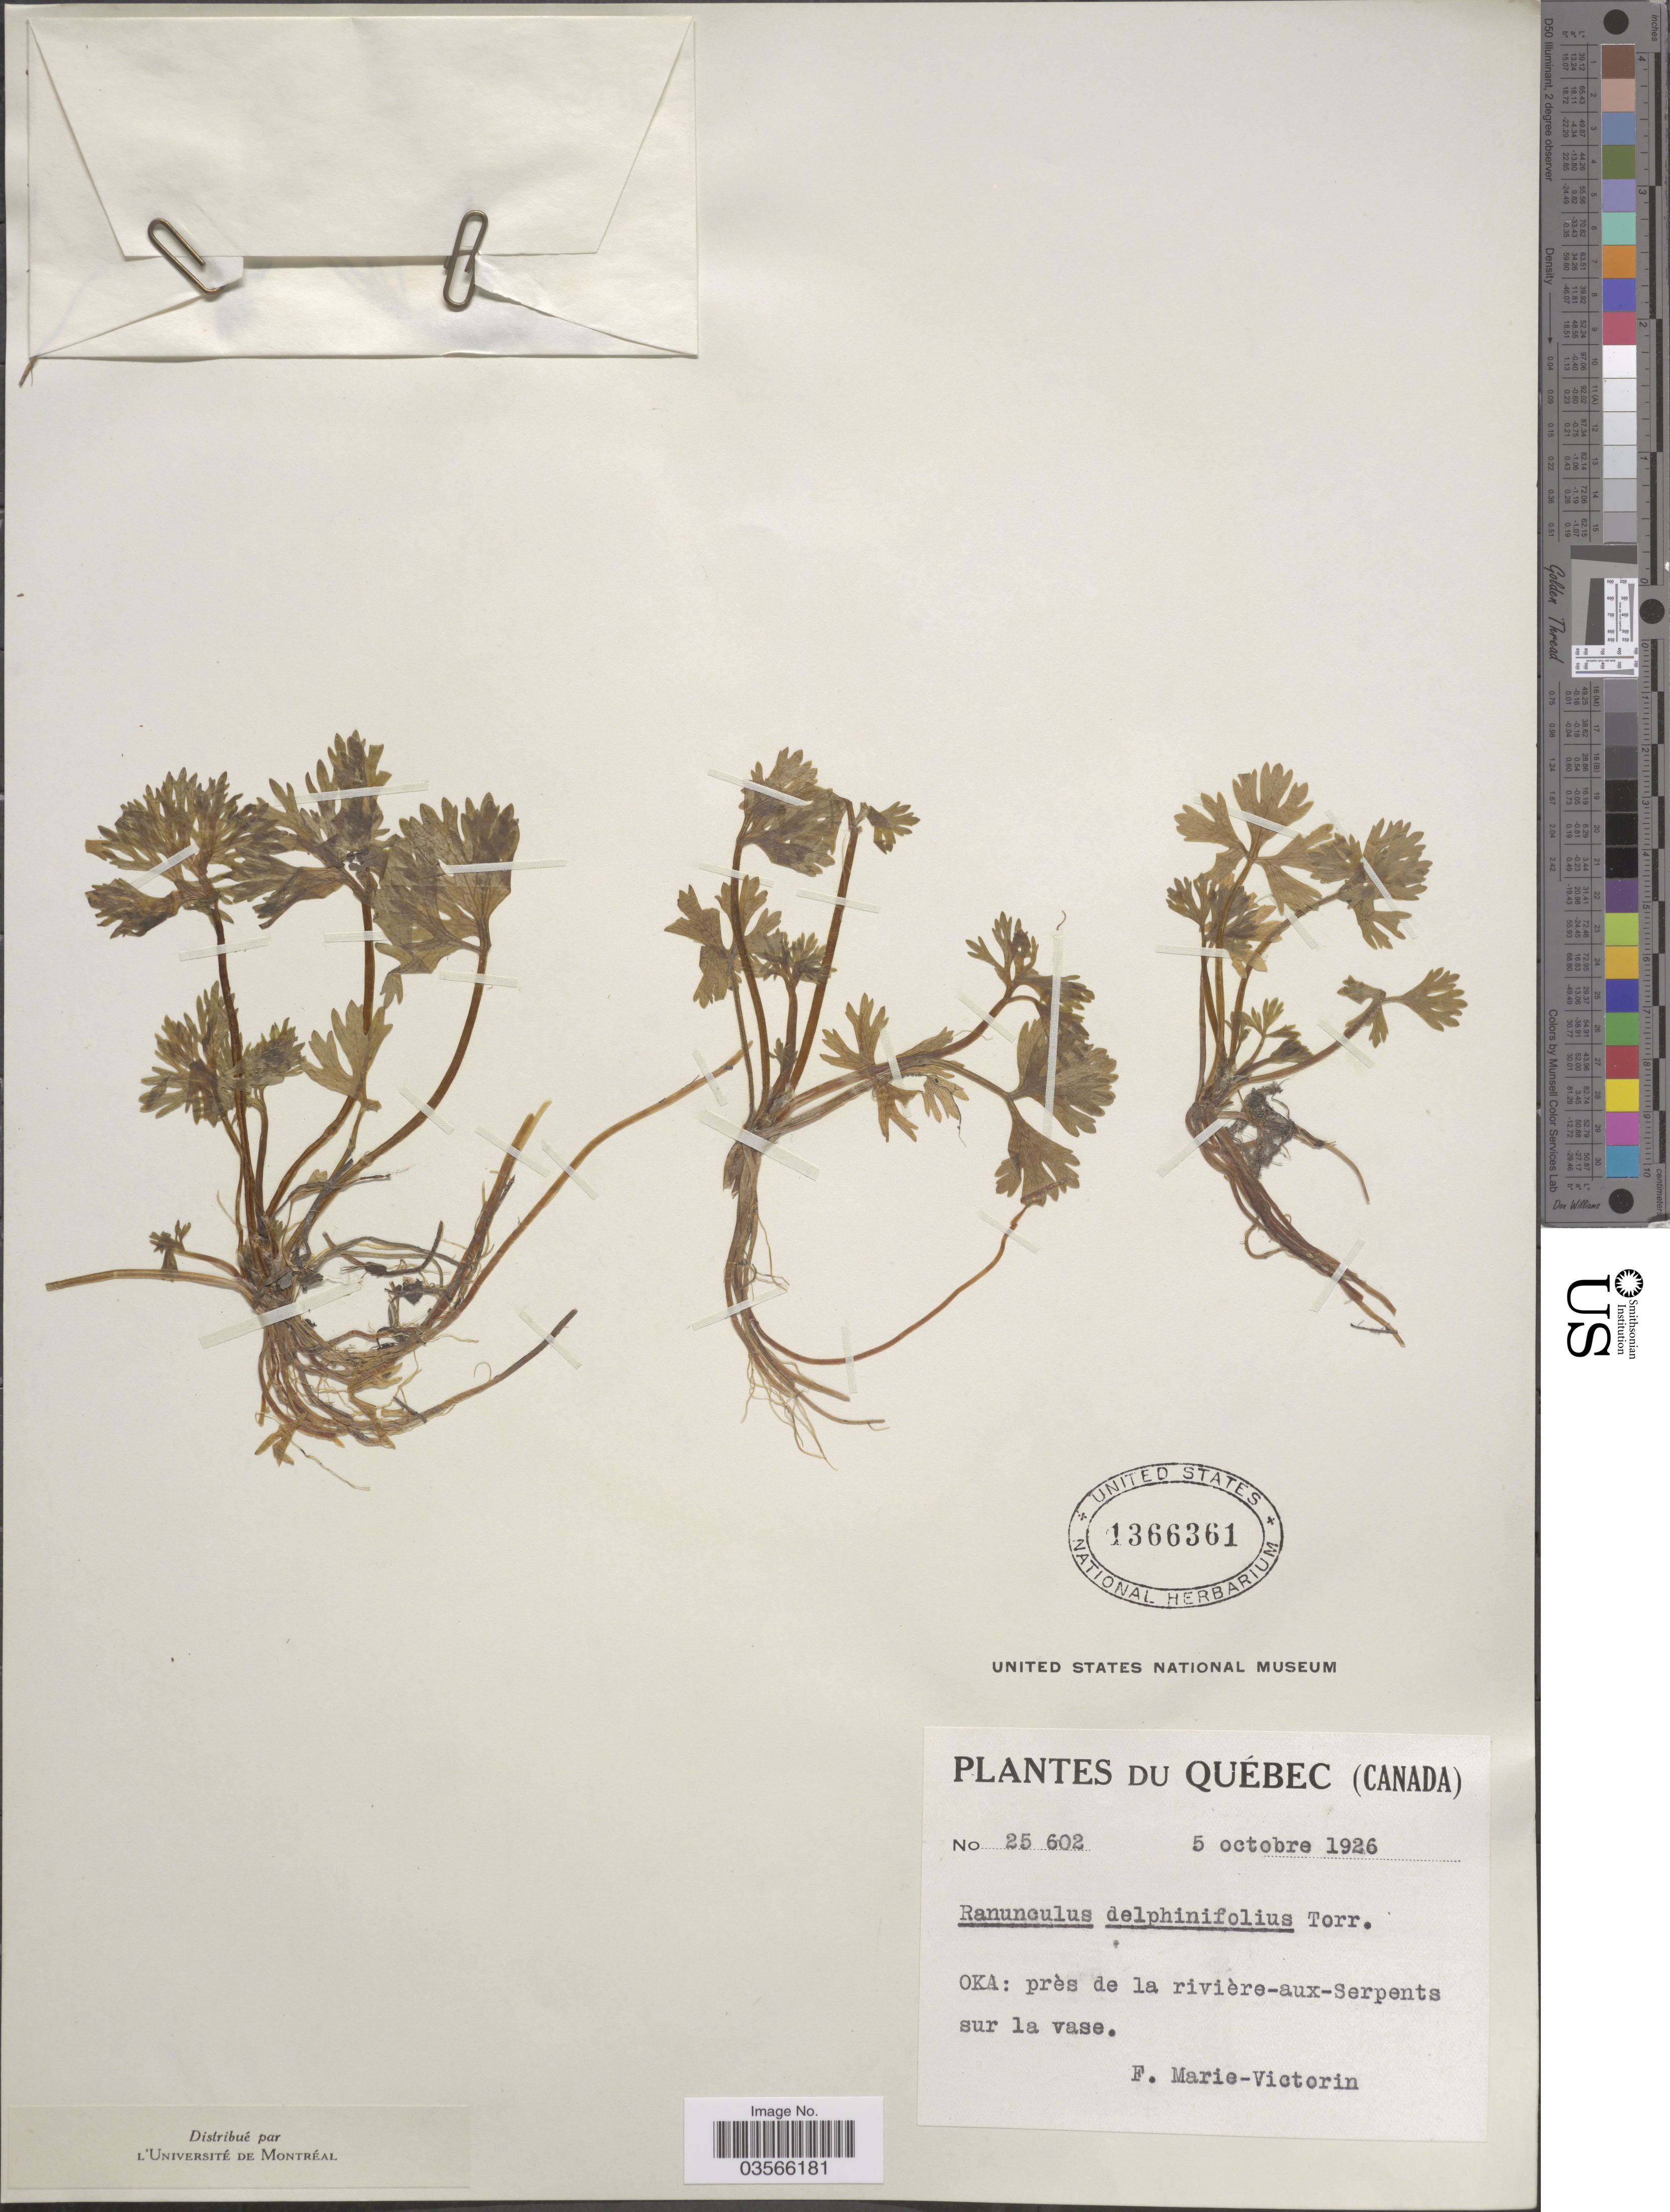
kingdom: Plantae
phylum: Tracheophyta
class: Magnoliopsida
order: Ranunculales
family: Ranunculaceae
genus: Ranunculus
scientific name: Ranunculus flabellaris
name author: Raf.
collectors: F. Marie-Victorin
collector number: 25602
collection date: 1926-10-05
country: Canada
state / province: Quebec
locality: Oka: près de la rivière-aux-Serpents sur la vase.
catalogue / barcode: US 1366361